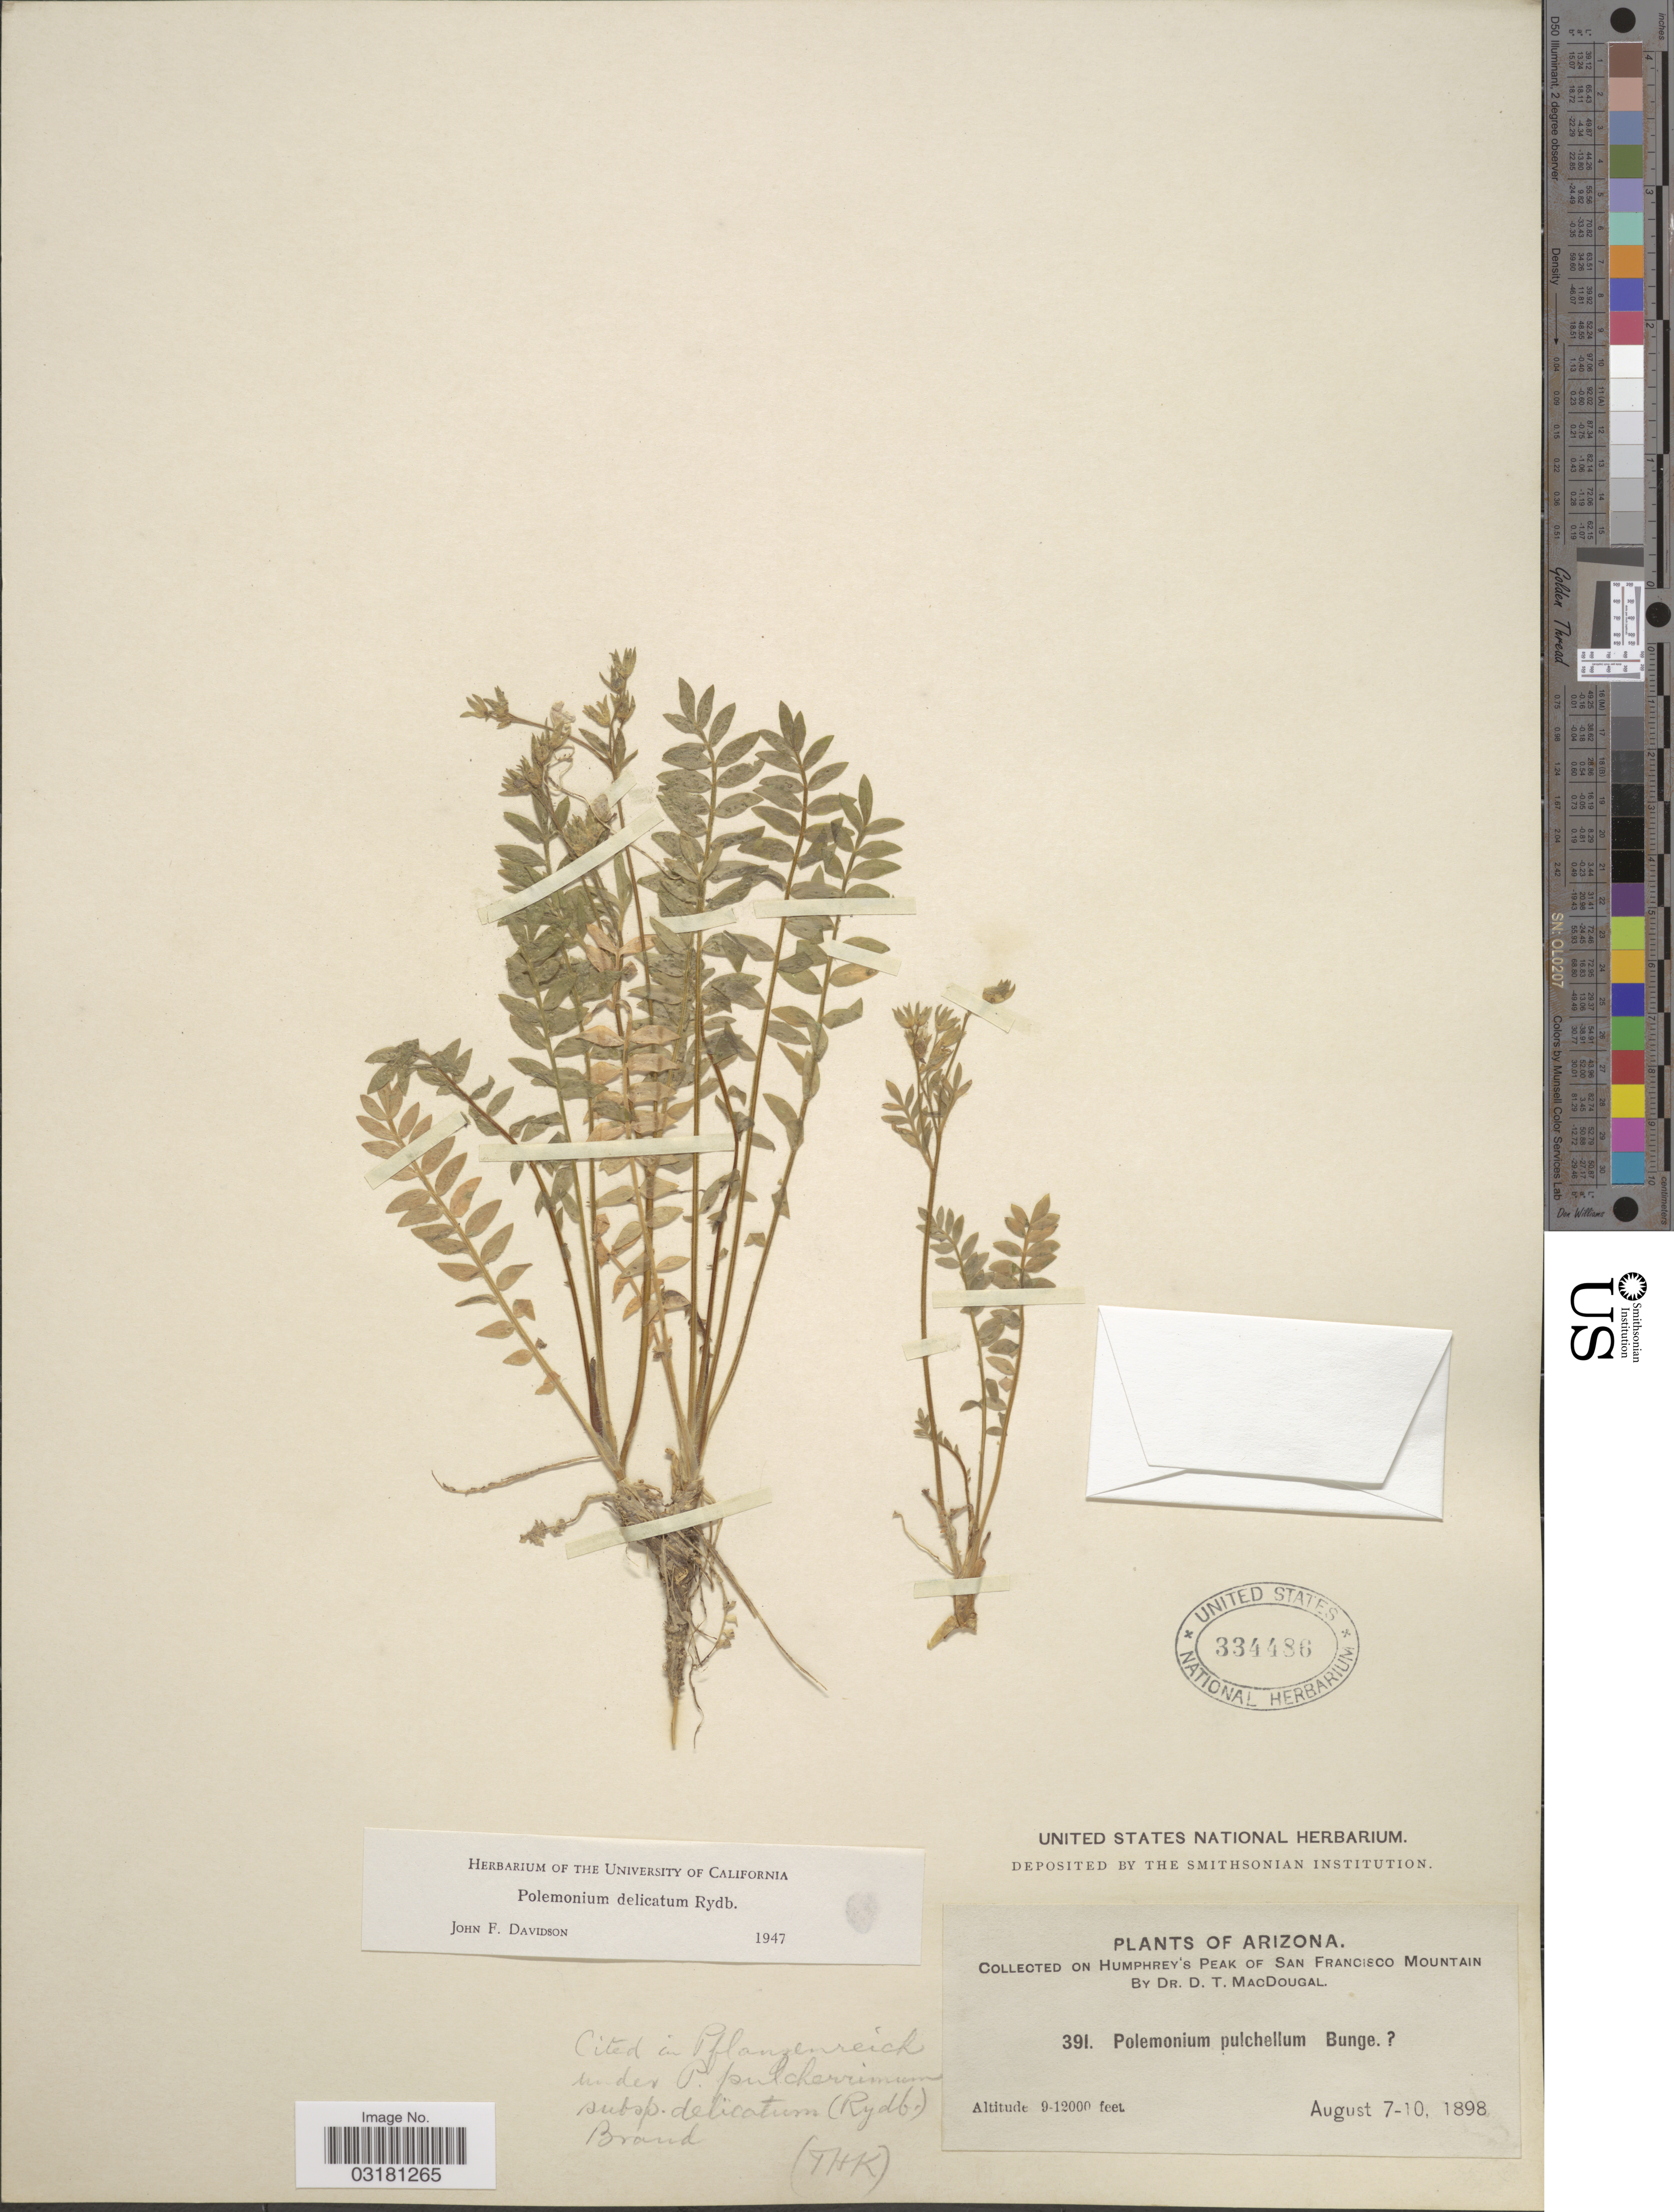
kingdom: Plantae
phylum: Tracheophyta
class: Magnoliopsida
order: Ericales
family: Polemoniaceae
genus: Polemonium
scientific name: Polemonium delicatum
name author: Rydb.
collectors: D. T. MacDougal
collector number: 391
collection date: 1898-08-07/1898-08-10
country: United States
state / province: Arizona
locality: Humphrey's Peak of San Francisco Mountain.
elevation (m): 2743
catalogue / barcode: US 334486